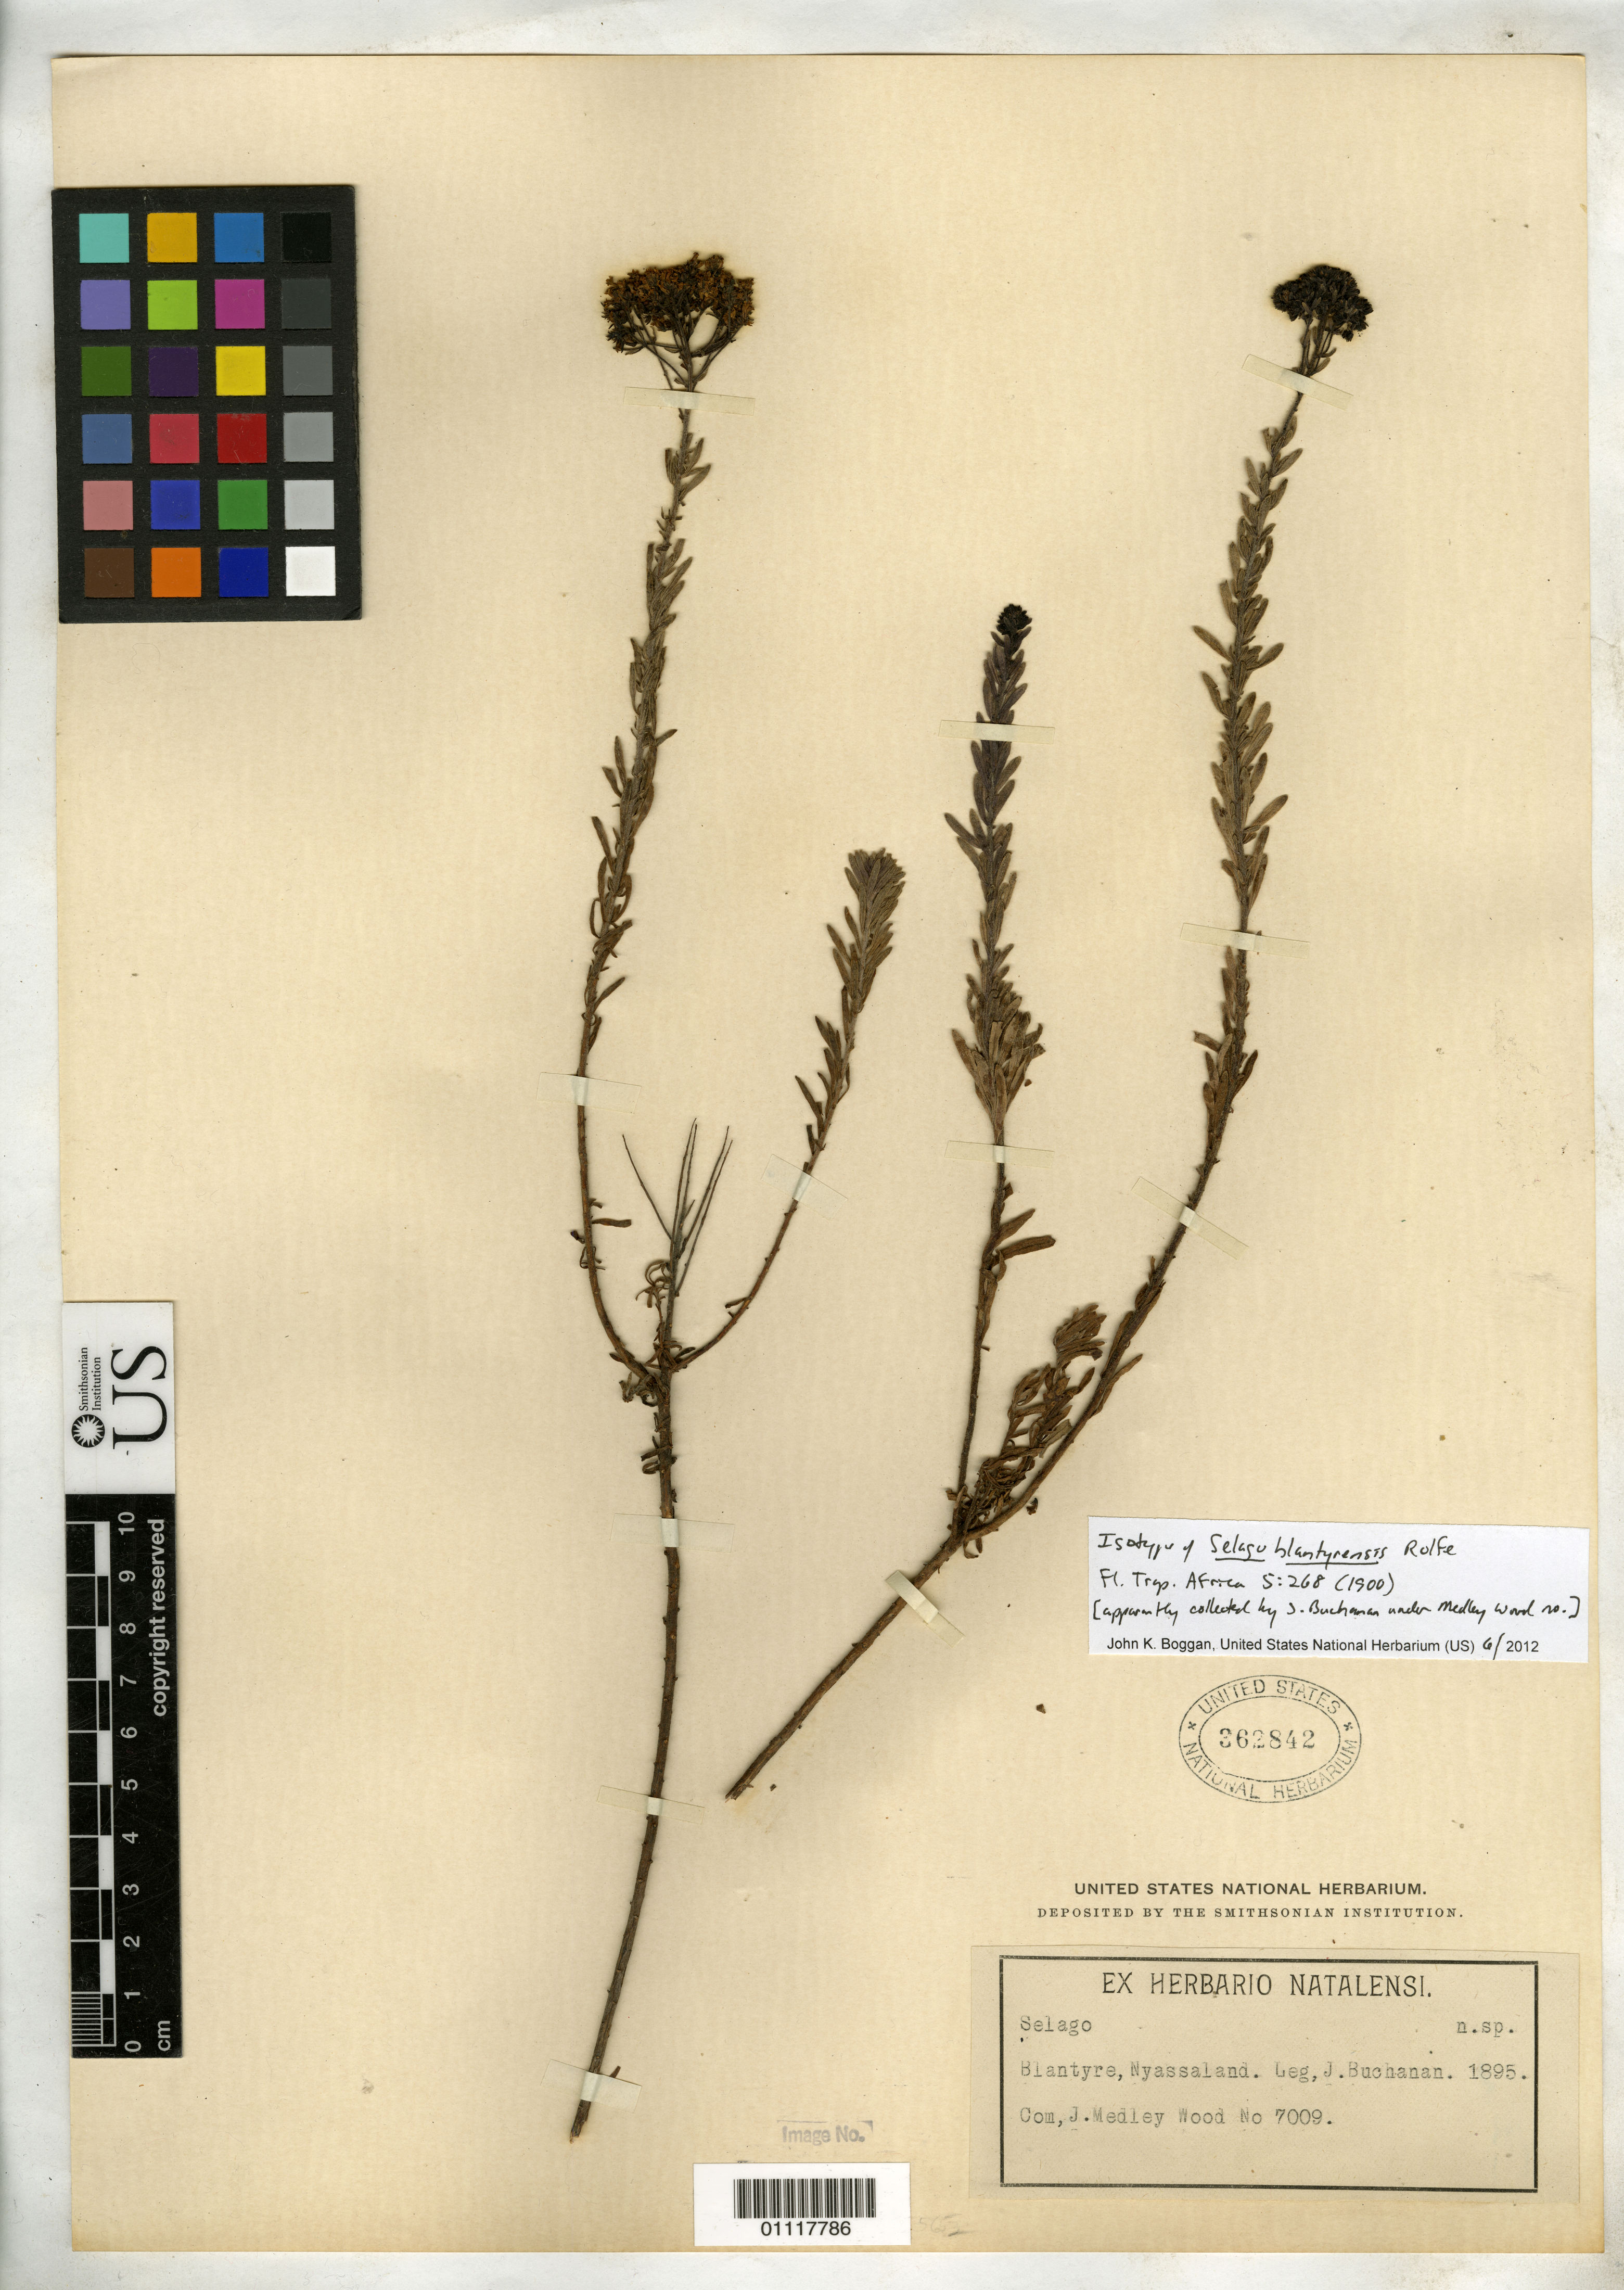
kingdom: Plantae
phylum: Tracheophyta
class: Magnoliopsida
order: Lamiales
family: Scrophulariaceae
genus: Selago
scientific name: Selago blantyrensis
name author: Rolfe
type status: Isotype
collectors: J. Buchanan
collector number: Medley Wood 7009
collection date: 1895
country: Malawi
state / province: Southern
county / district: Blantyre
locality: Blantyre, Nyassaland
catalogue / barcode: US 362842